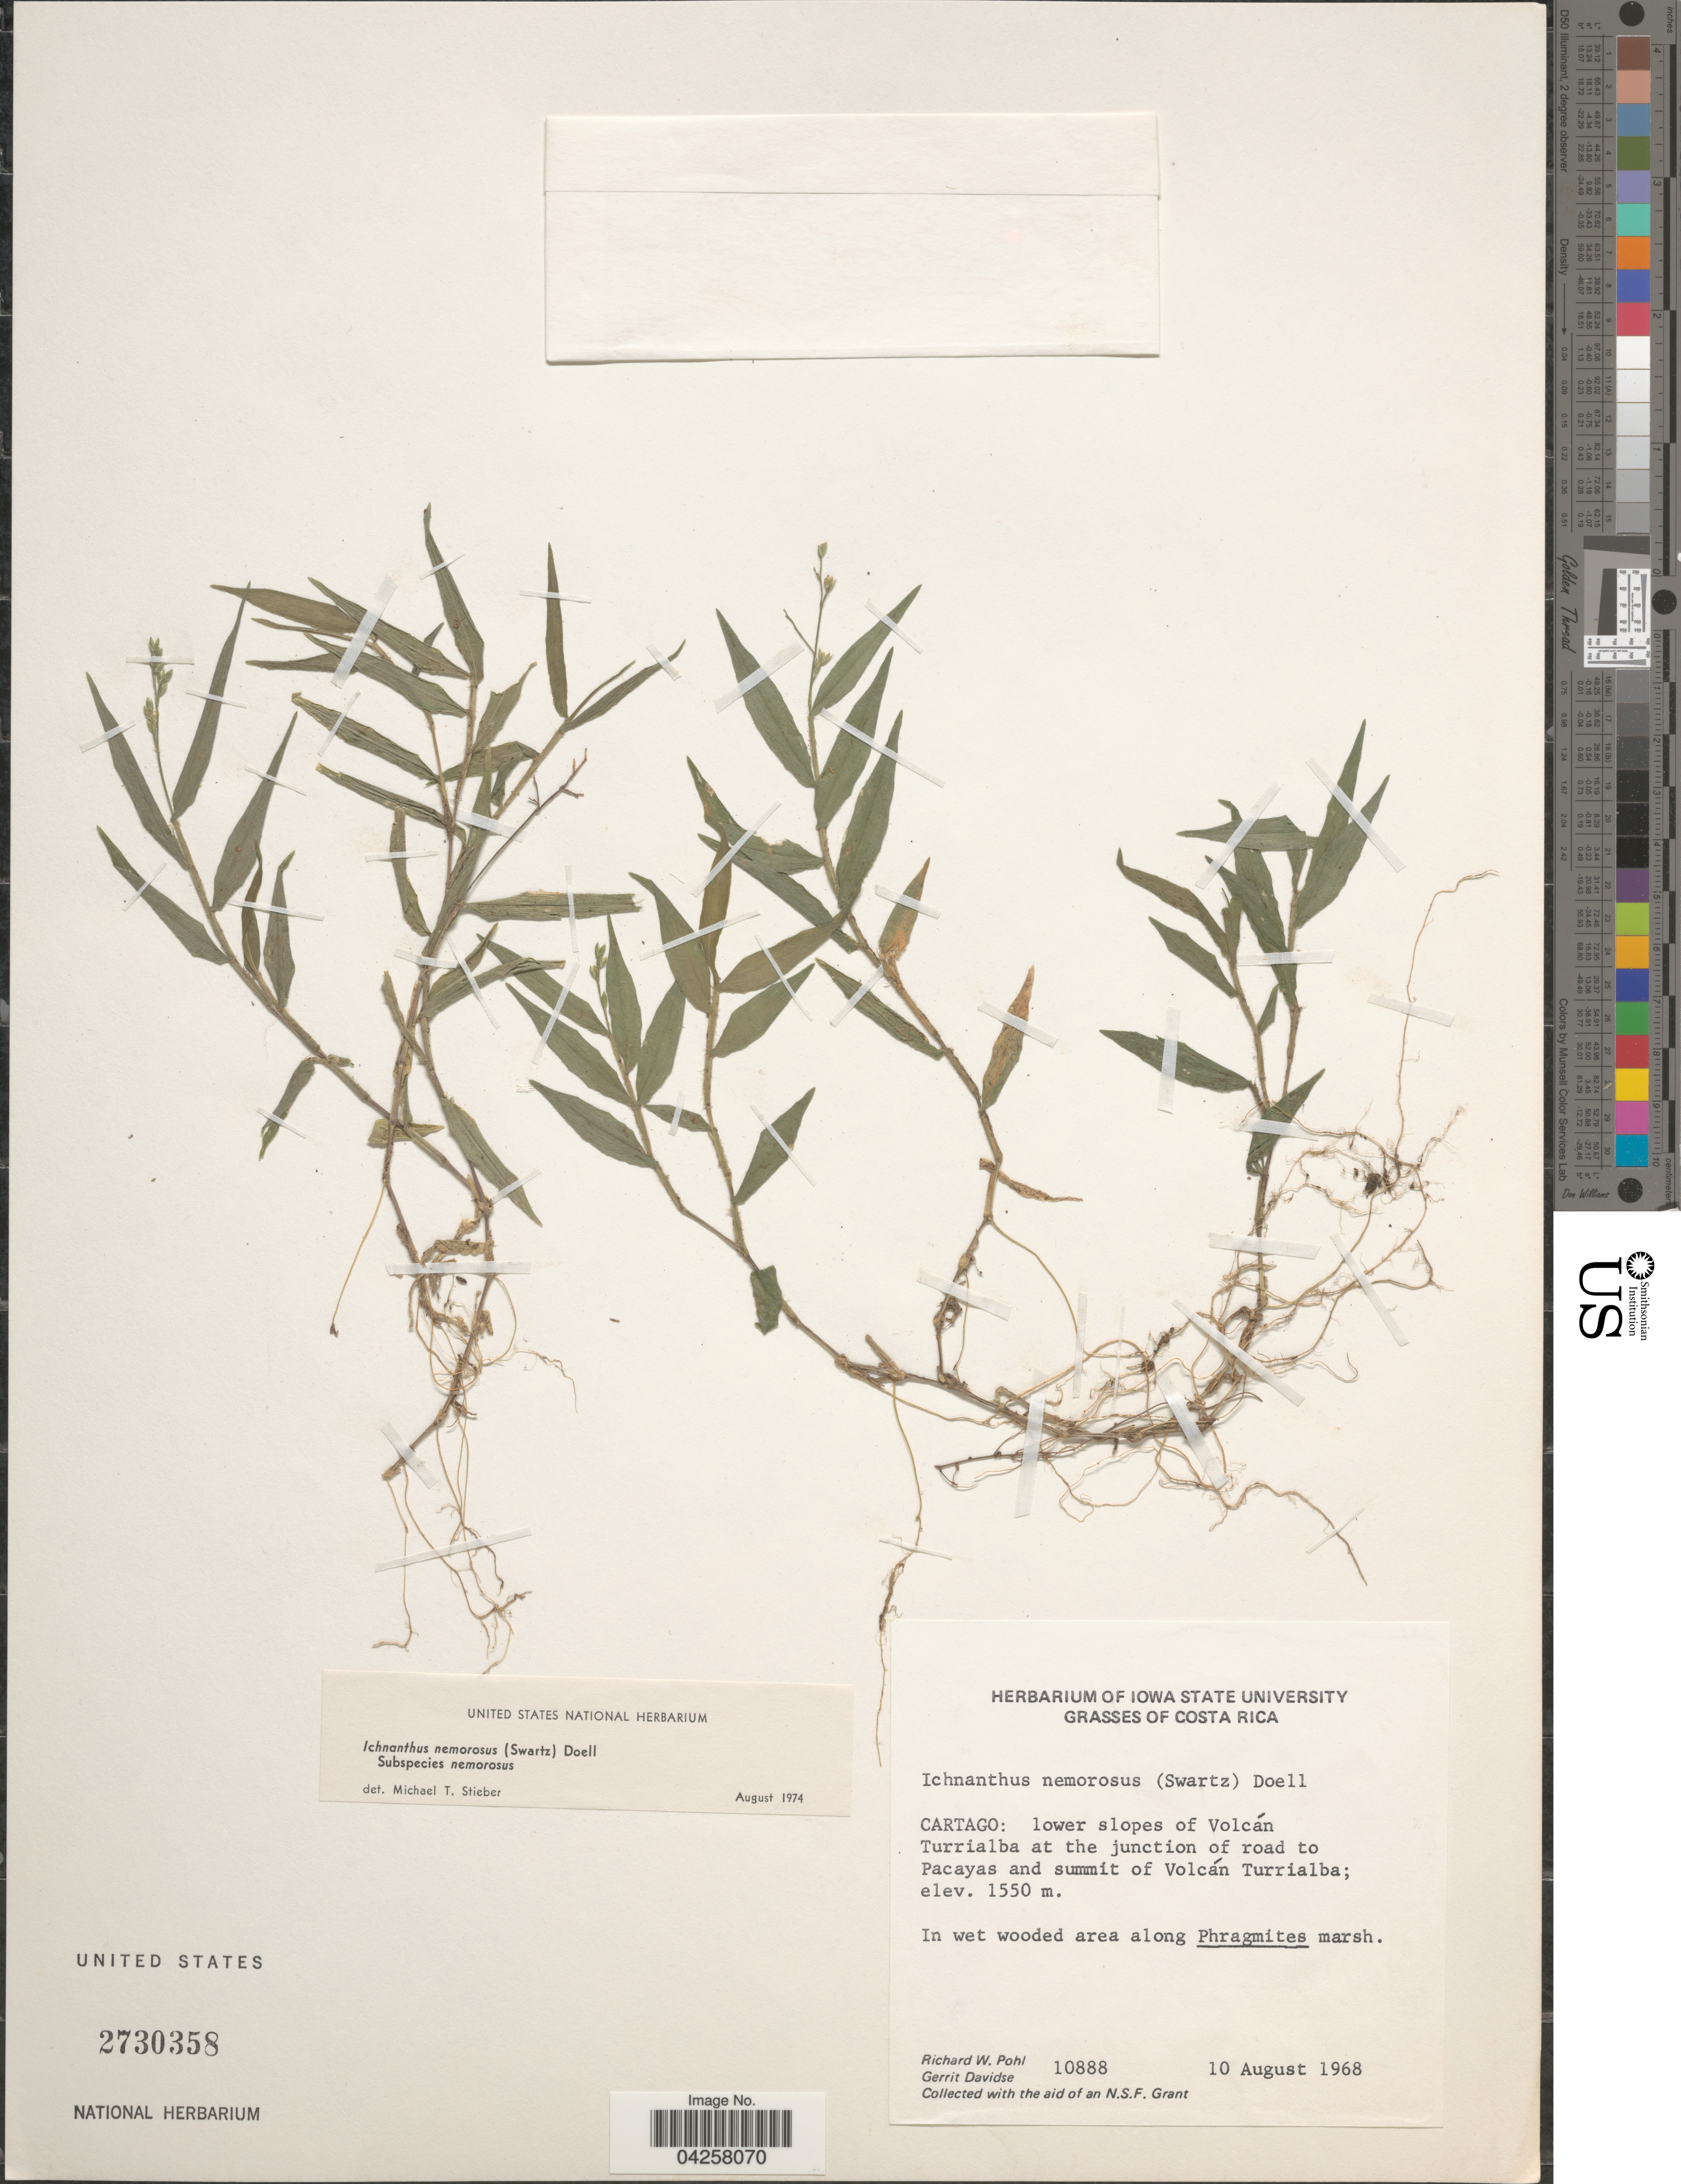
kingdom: Plantae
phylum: Tracheophyta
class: Liliopsida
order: Poales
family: Poaceae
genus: Ichnanthus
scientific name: Ichnanthus nemorosus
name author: (Sw.) Döll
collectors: R. W. Pohl & G. Davidse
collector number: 10888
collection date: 1968-08-10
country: Costa Rica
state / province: Cartago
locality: Lower slopes of Volcán Turrialba at the junction of road to Pacayas and summit of Volcán Turrialba.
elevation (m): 1550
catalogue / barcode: US 2730358